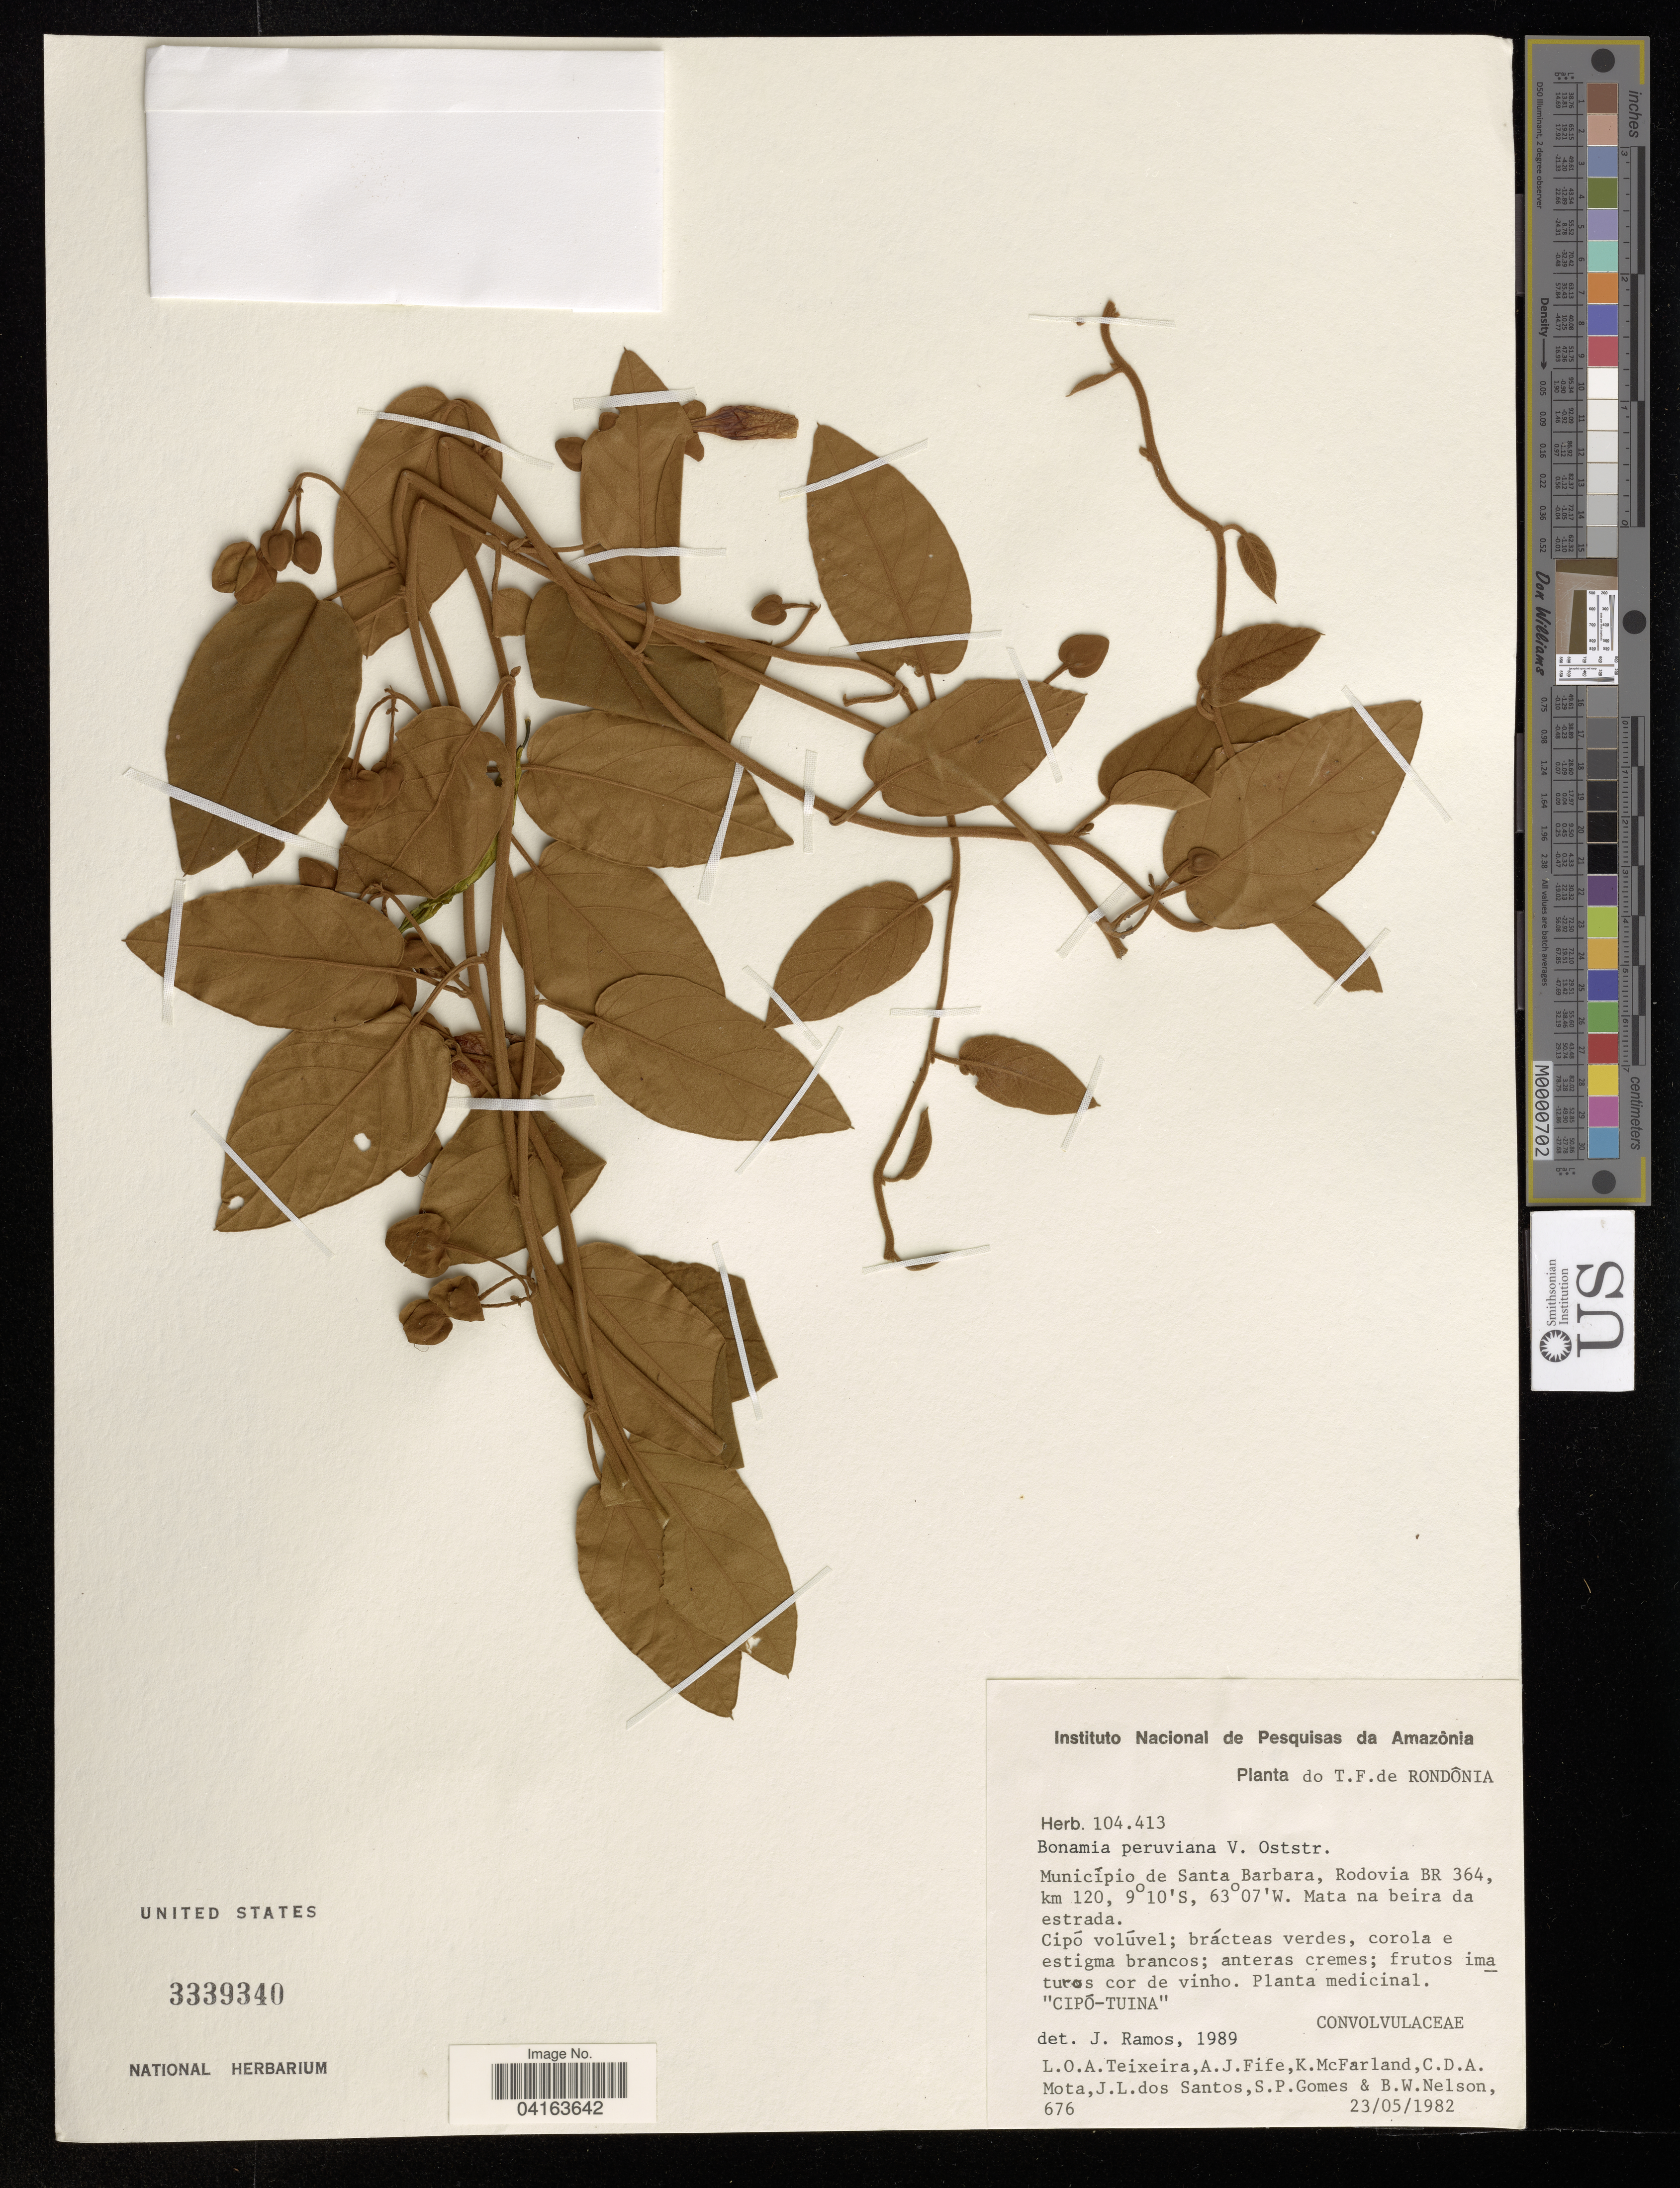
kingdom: Plantae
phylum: Tracheophyta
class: Magnoliopsida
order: Solanales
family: Convolvulaceae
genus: Bonamia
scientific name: Bonamia peruviana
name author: Ooststr.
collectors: L. O. A. Teixeira, A. Fife, K. McFarland, C. D. A. Mota & et al.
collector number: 676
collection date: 1982-05-23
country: Honduras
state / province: Santa Barbara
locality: Município de Santa Barbara, Rodovia BR 364, km 120. Mata na beira da estrada.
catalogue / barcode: US 3339340